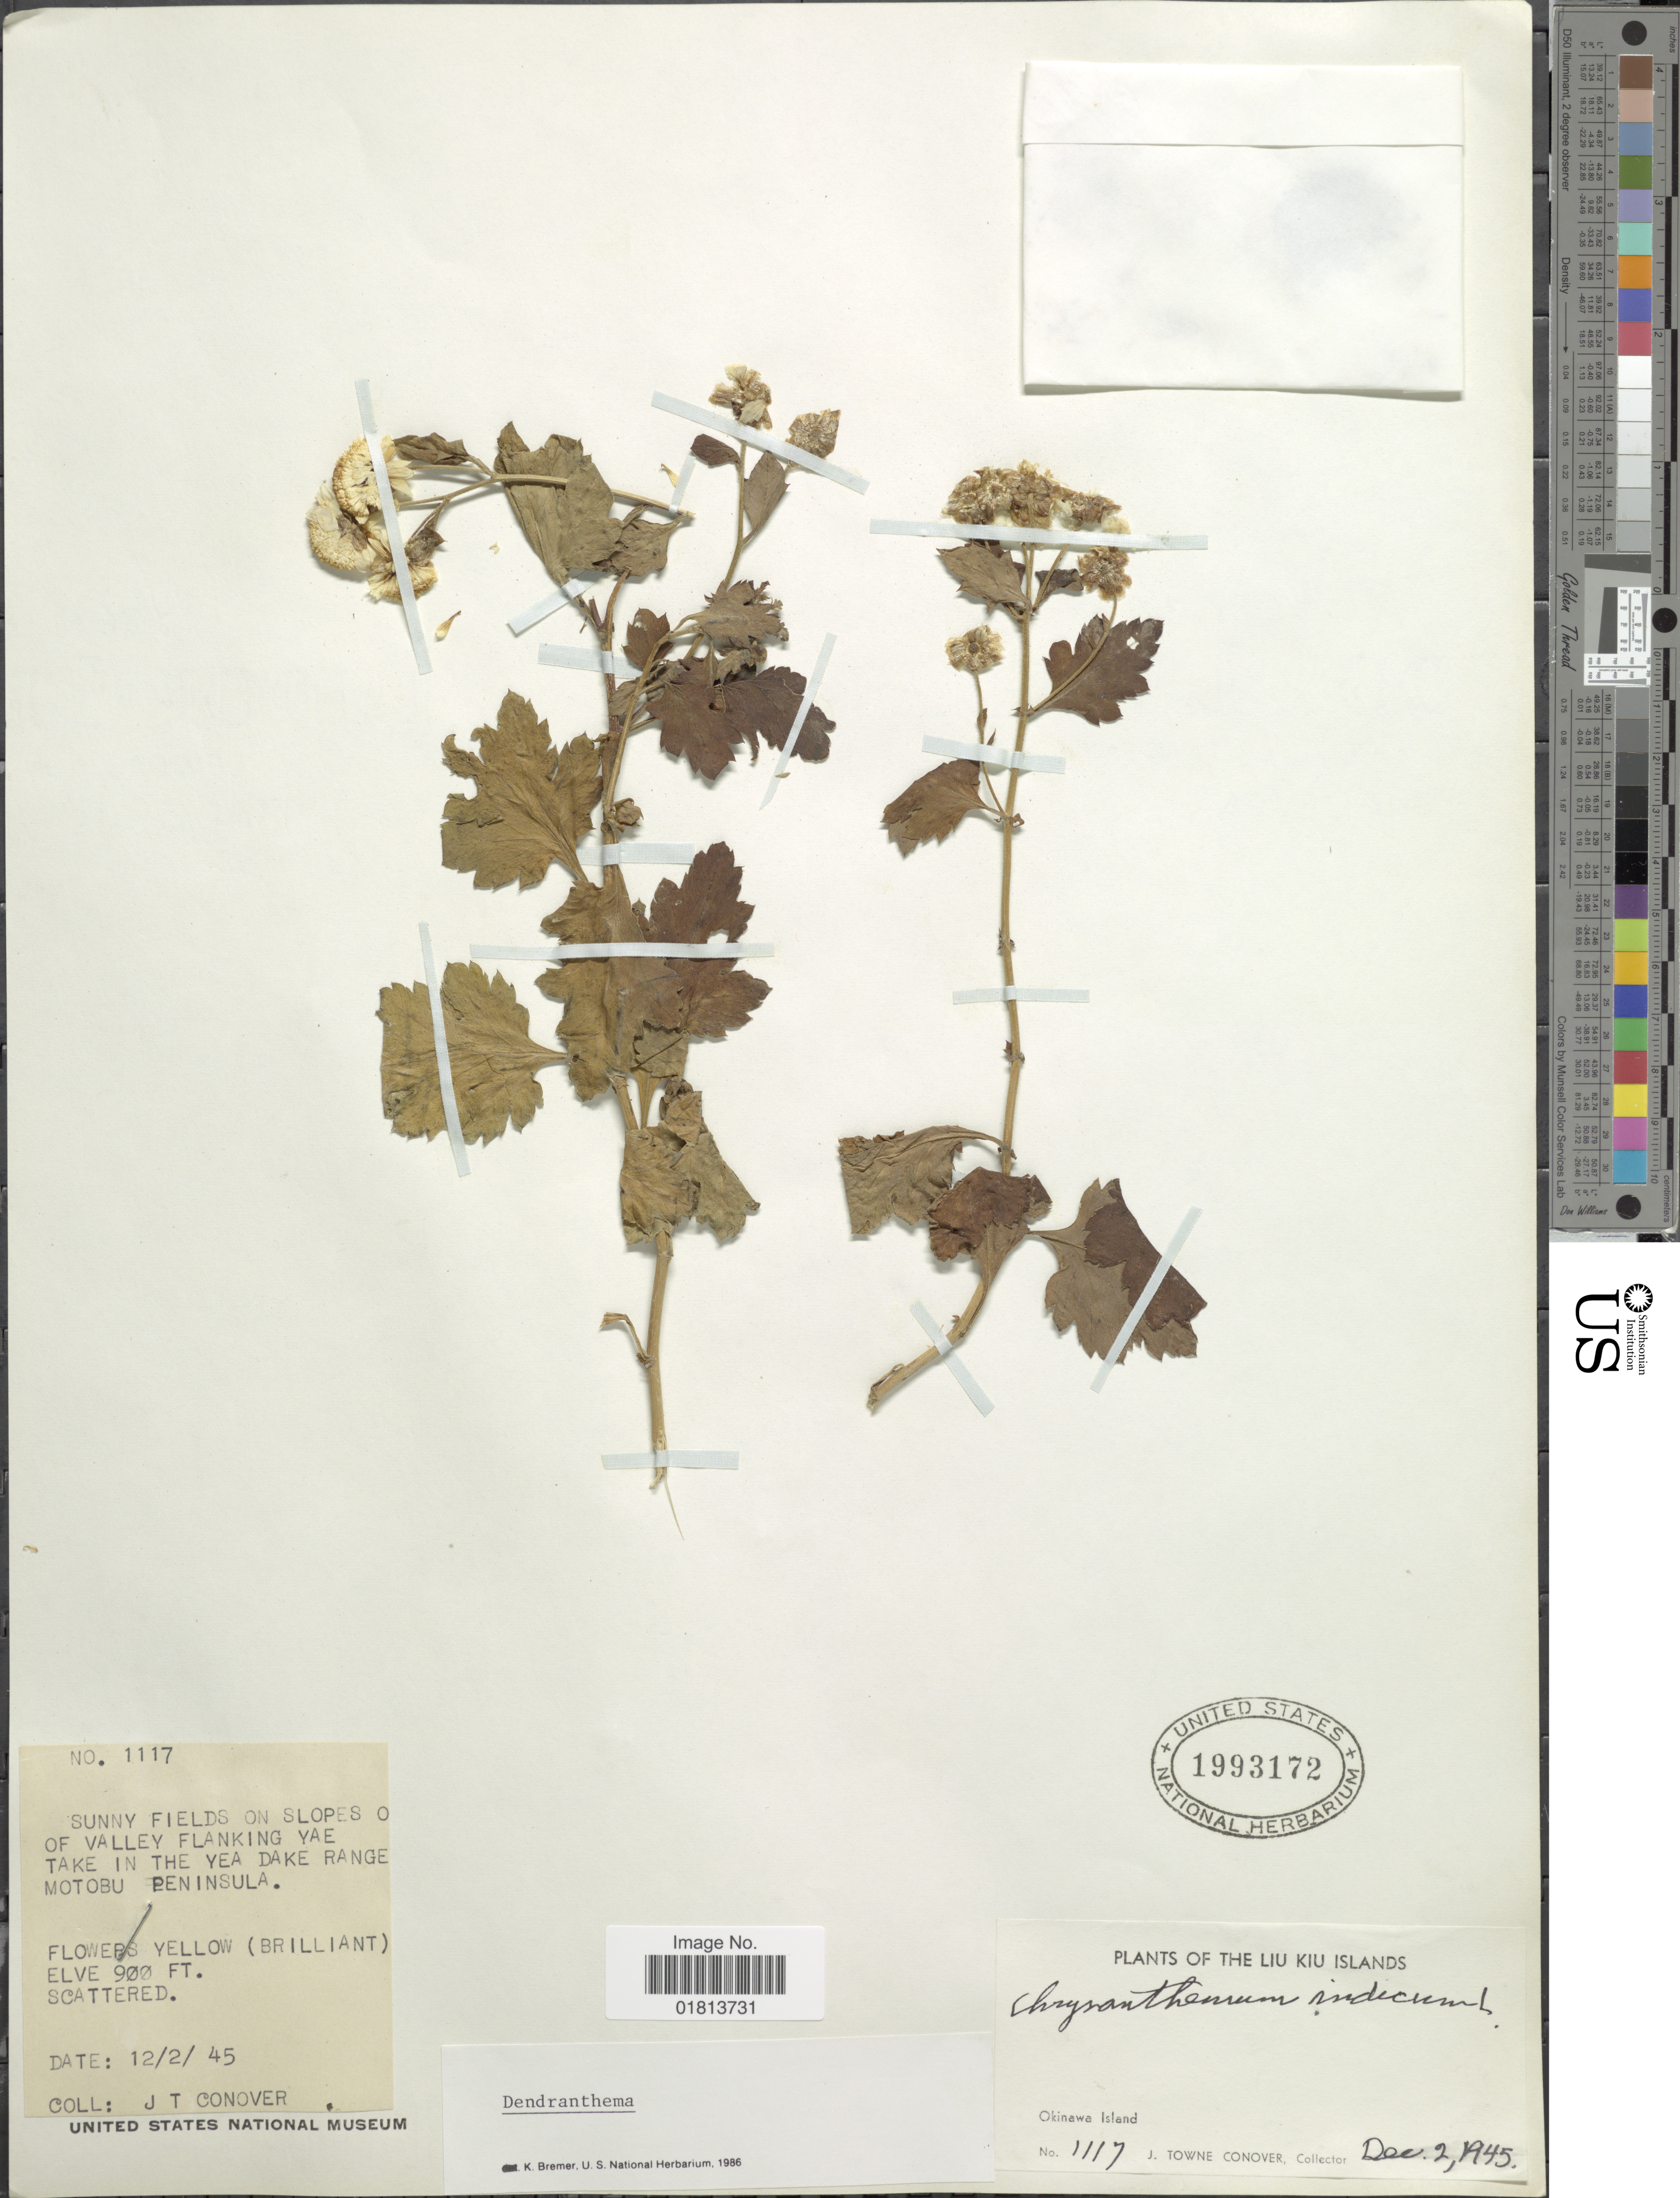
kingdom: Plantae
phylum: Tracheophyta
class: Magnoliopsida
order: Asterales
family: Asteraceae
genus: Dendranthema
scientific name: Dendranthema indicum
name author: (L.) Des Moul.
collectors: J. T. Conover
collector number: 1117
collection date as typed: Transcribed d/m/y: 12/2/45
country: Japan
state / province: Okinawa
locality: The Liu Kiu Islands, Sunny Fields on slopes of Valley Flanking Yae Take in the Yea Dake Range Motobu Peninsula, Okinawa Island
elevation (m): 274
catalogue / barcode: US 1993172